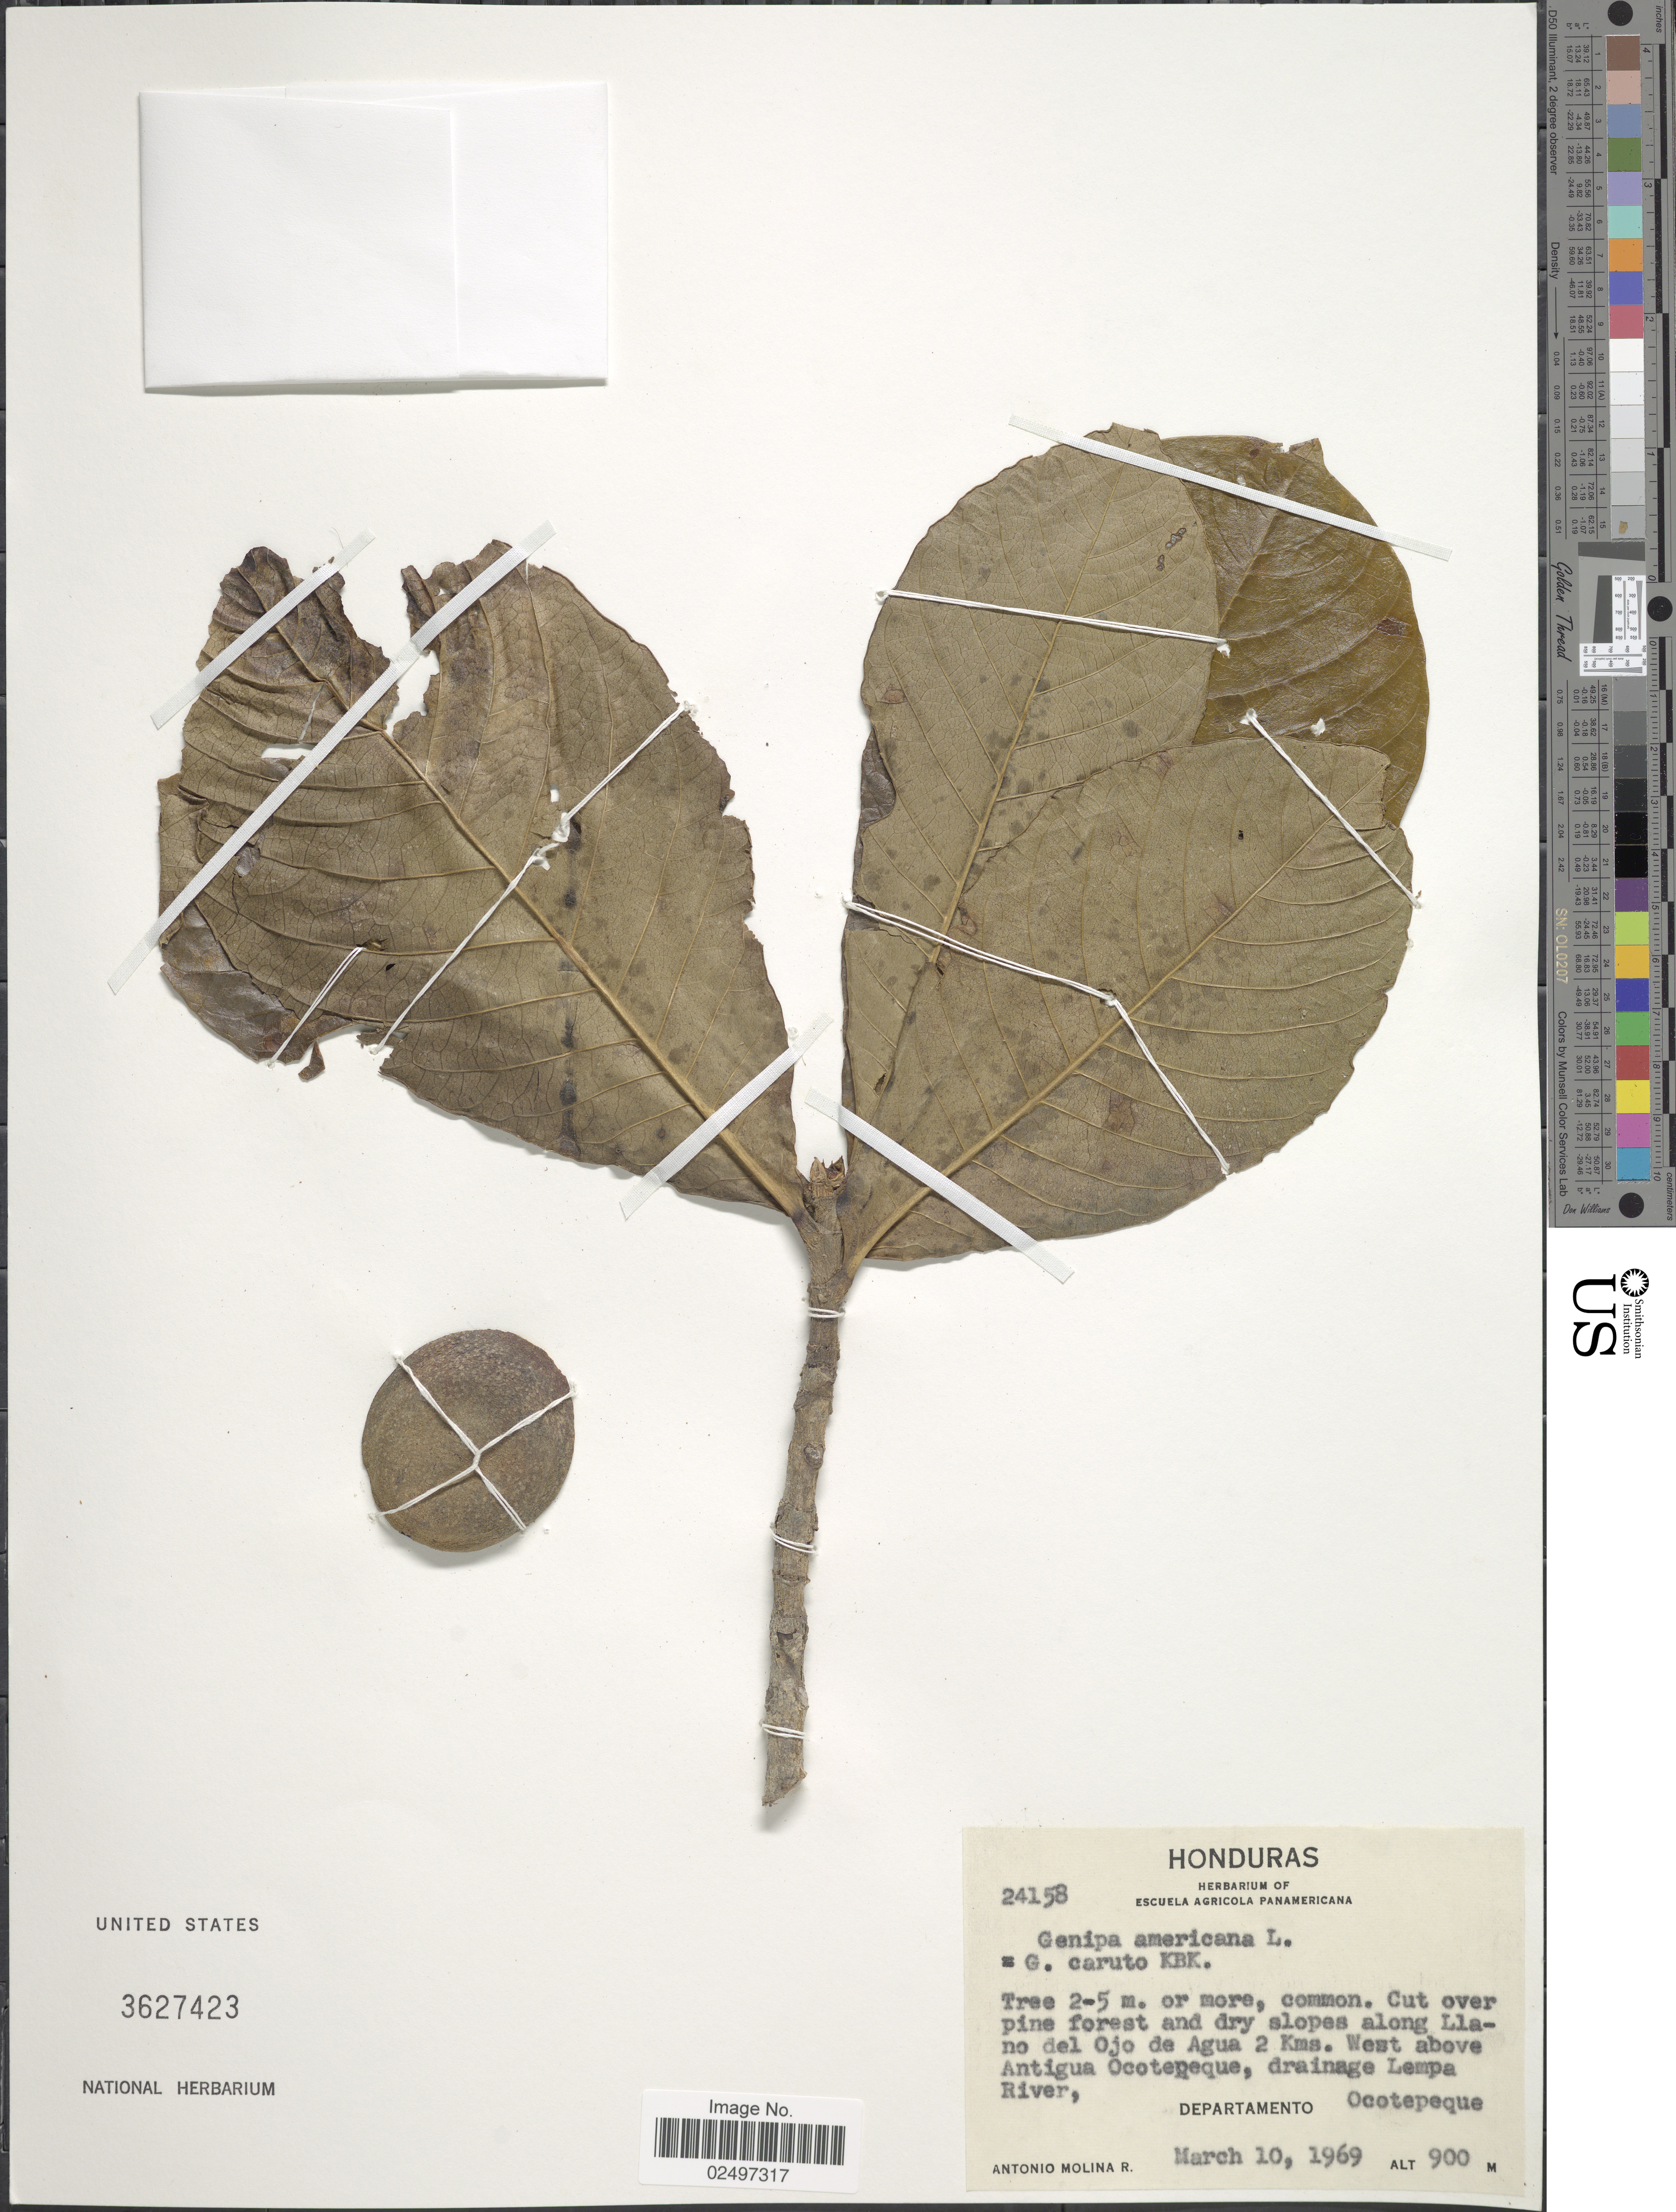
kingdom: Plantae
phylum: Tracheophyta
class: Magnoliopsida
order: Gentianales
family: Rubiaceae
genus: Genipa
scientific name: Genipa americana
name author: L.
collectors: A. Molina R.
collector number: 24158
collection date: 1969-03-10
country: Honduras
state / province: Ocotepeque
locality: Along Llano del Ojo de Agua 2 Kms. West above Antigua Ocotepeque, drainage Lempa River, Departamento Ocotepeque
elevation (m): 900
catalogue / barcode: US 3627423